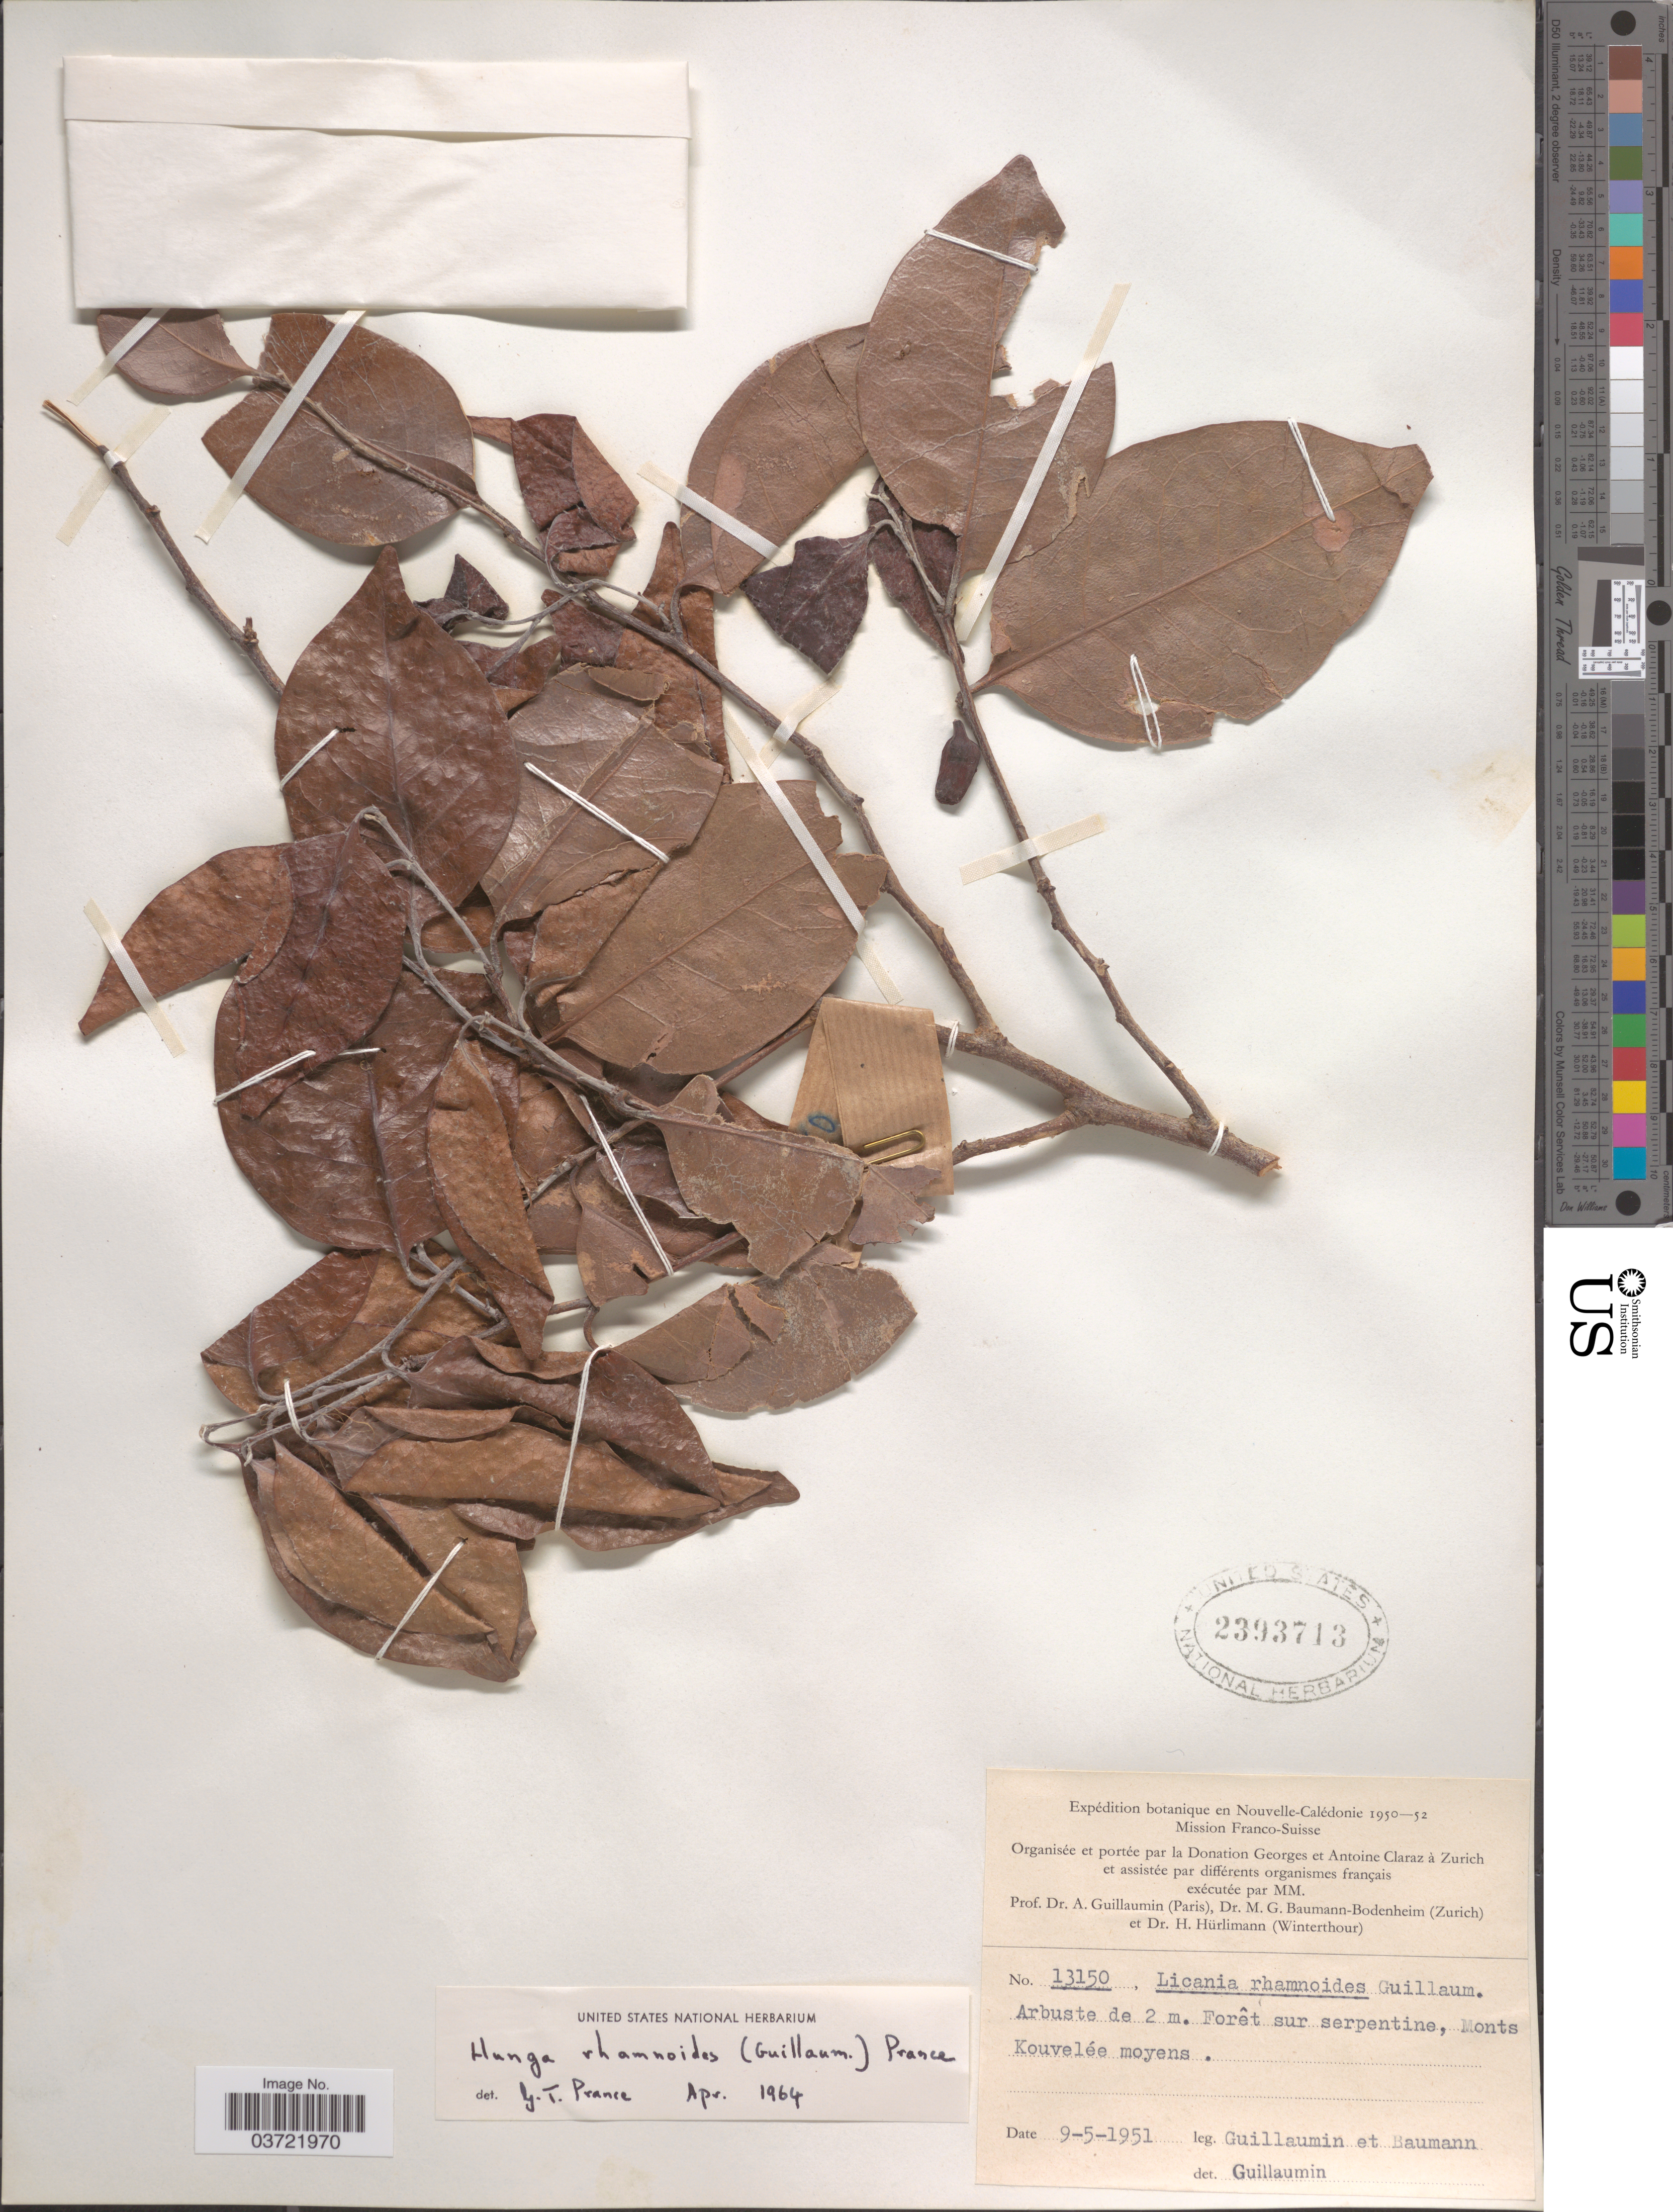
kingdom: Plantae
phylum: Tracheophyta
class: Magnoliopsida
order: Malpighiales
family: Chrysobalanaceae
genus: Hunga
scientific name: Hunga rhamnoides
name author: (Guillaumin) Prance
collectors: A. Guillaumin & M. G. Baumann-Bodenheim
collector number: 13150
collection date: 1951-05-09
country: New Caledonia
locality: Monts Kouvelée moyens. Nouvelle-Calédonie.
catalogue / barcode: US 2393713